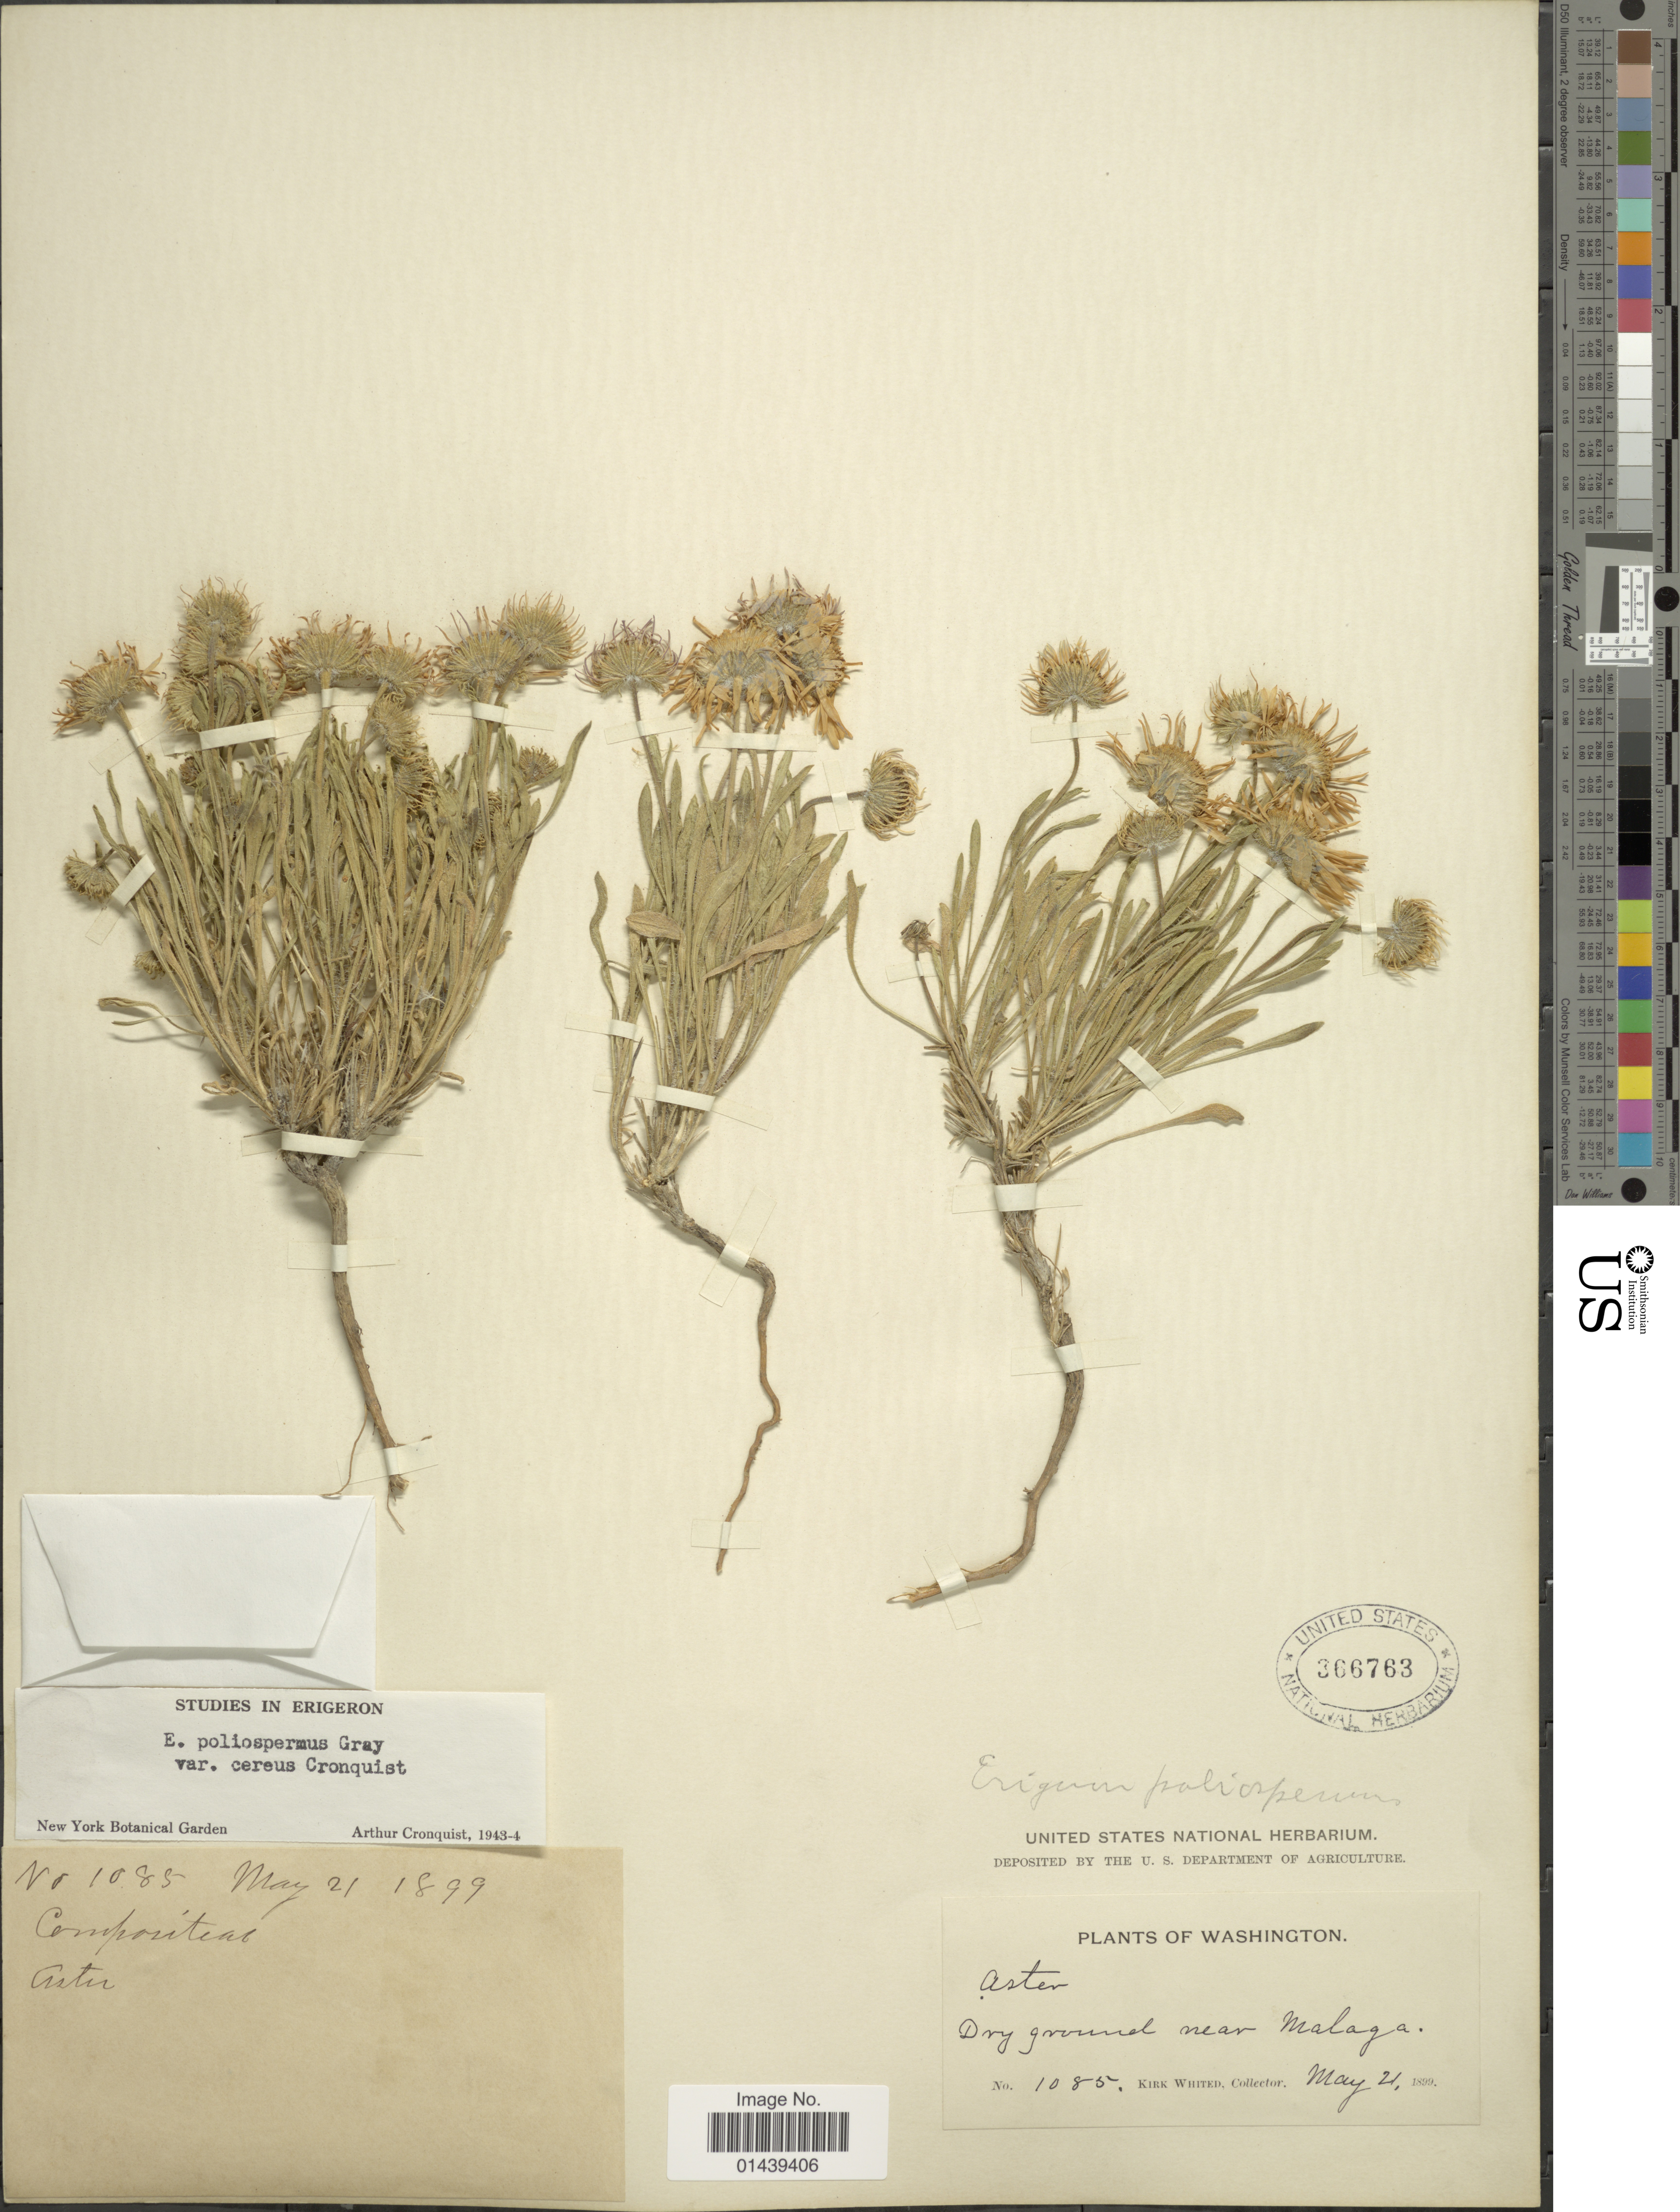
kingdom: Plantae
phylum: Tracheophyta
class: Magnoliopsida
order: Asterales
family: Asteraceae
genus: Erigeron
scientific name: Erigeron poliospermus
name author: A. Gray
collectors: K. Whited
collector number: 1085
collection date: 1899-05-21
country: United States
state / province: Washington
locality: Near Malaga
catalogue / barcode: US 366763